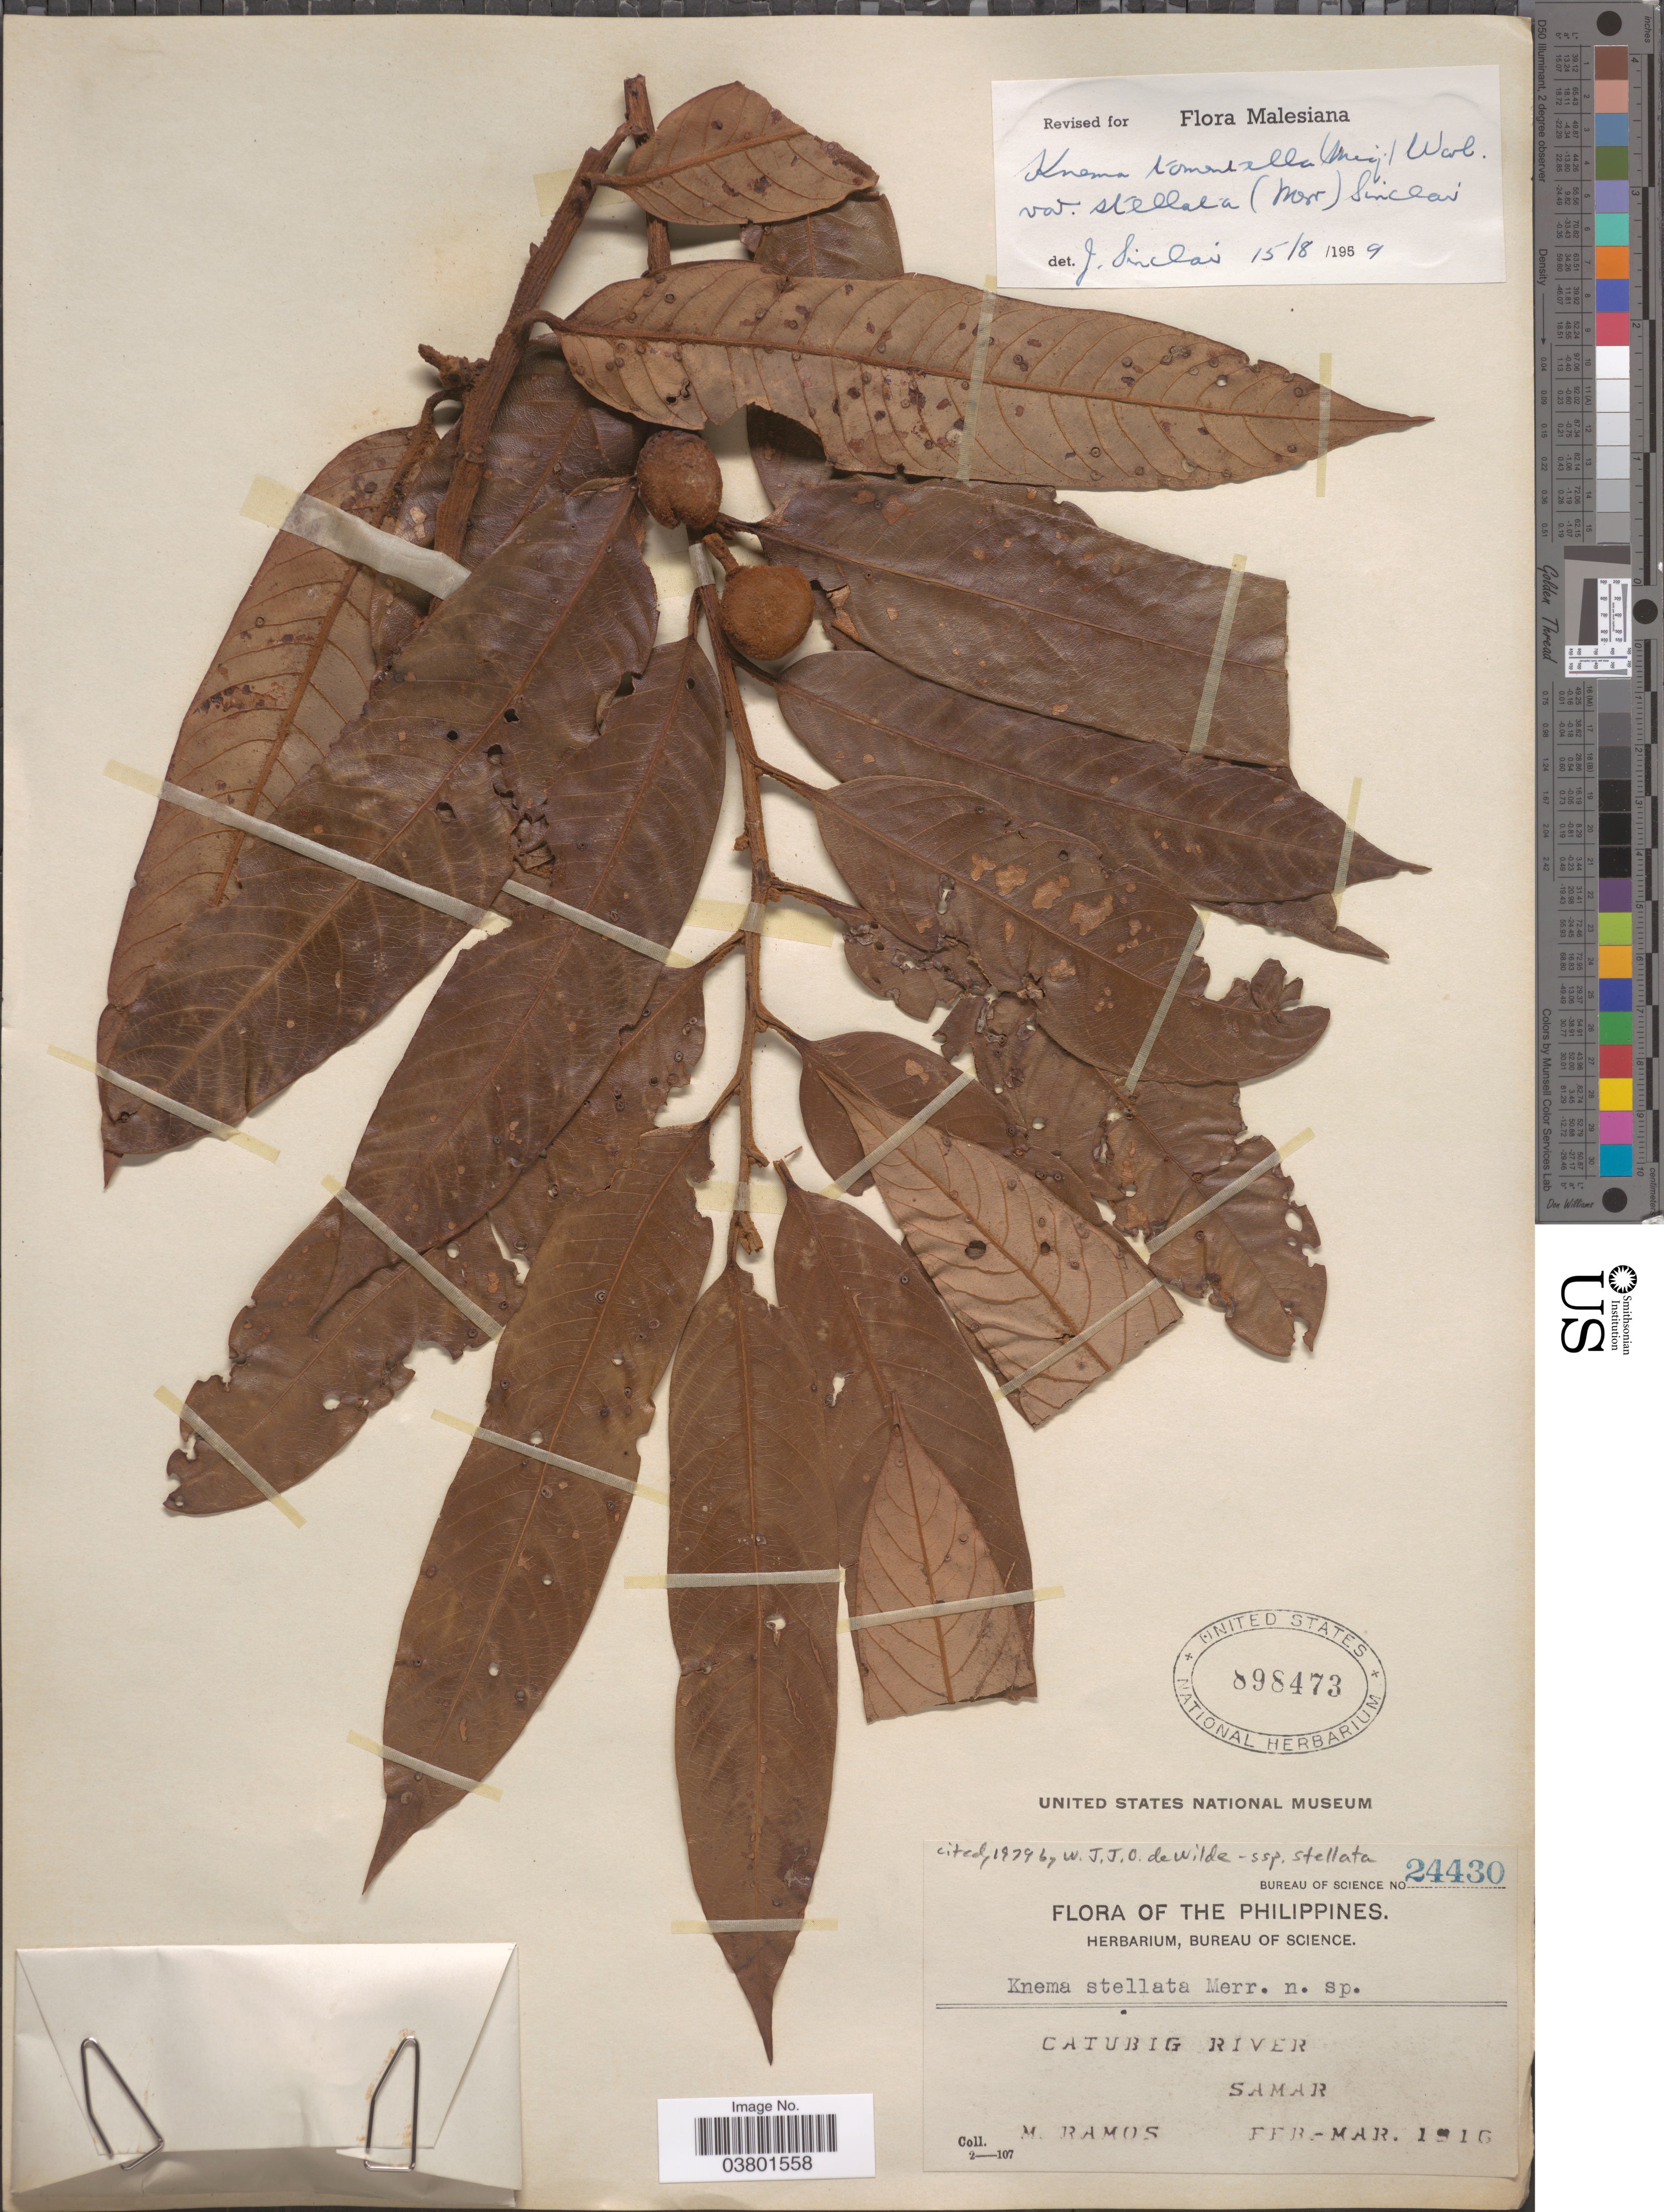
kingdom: Plantae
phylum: Tracheophyta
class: Magnoliopsida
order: Magnoliales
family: Myristicaceae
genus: Knema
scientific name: Knema stellata subsp. stellata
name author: Merr.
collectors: M. Ramos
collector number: Bureau of Science 24430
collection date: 1916-02/1916-03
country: Philippines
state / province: Eastern Visayas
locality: Catubig River. Samar.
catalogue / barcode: US 898473